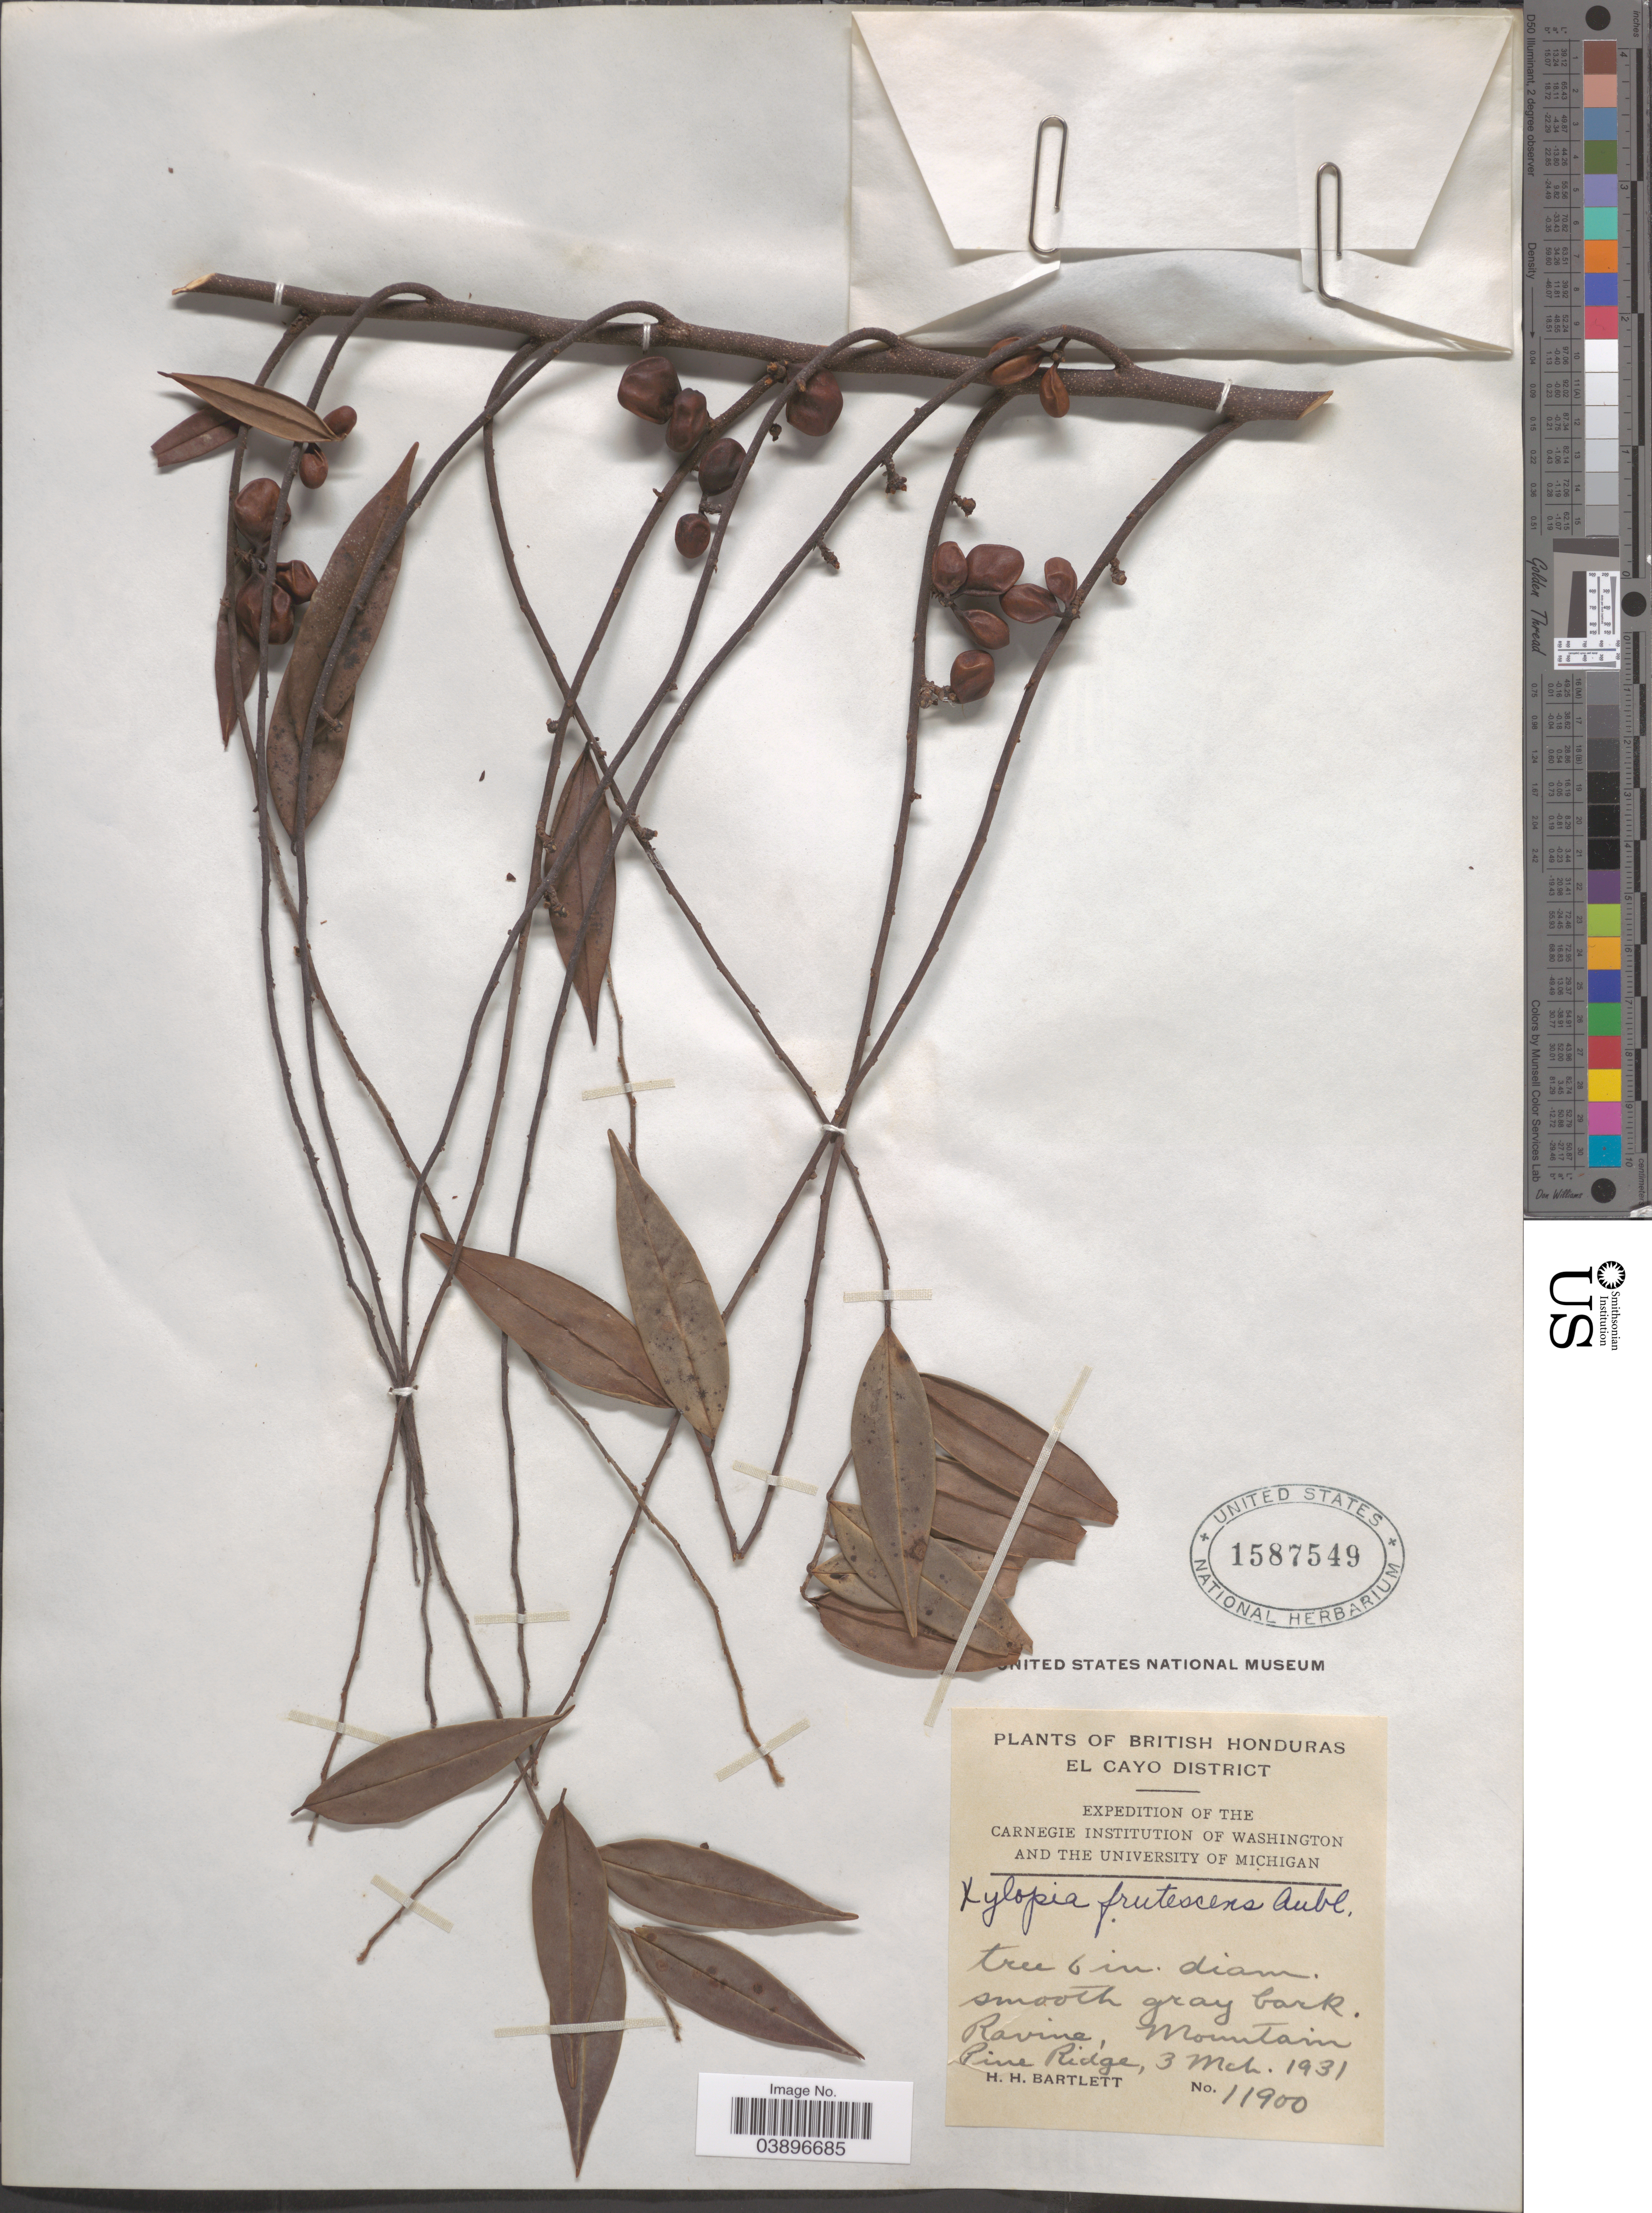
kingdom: Plantae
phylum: Tracheophyta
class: Magnoliopsida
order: Magnoliales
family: Annonaceae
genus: Xylopia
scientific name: Xylopia frutescens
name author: Aubl.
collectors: H. H. Bartlett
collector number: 11900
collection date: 1931-03-03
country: Belize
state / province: Cayo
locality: British Honduras. El Cayo District. Ravine, Mountain Pine Ridge.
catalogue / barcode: US 1587549